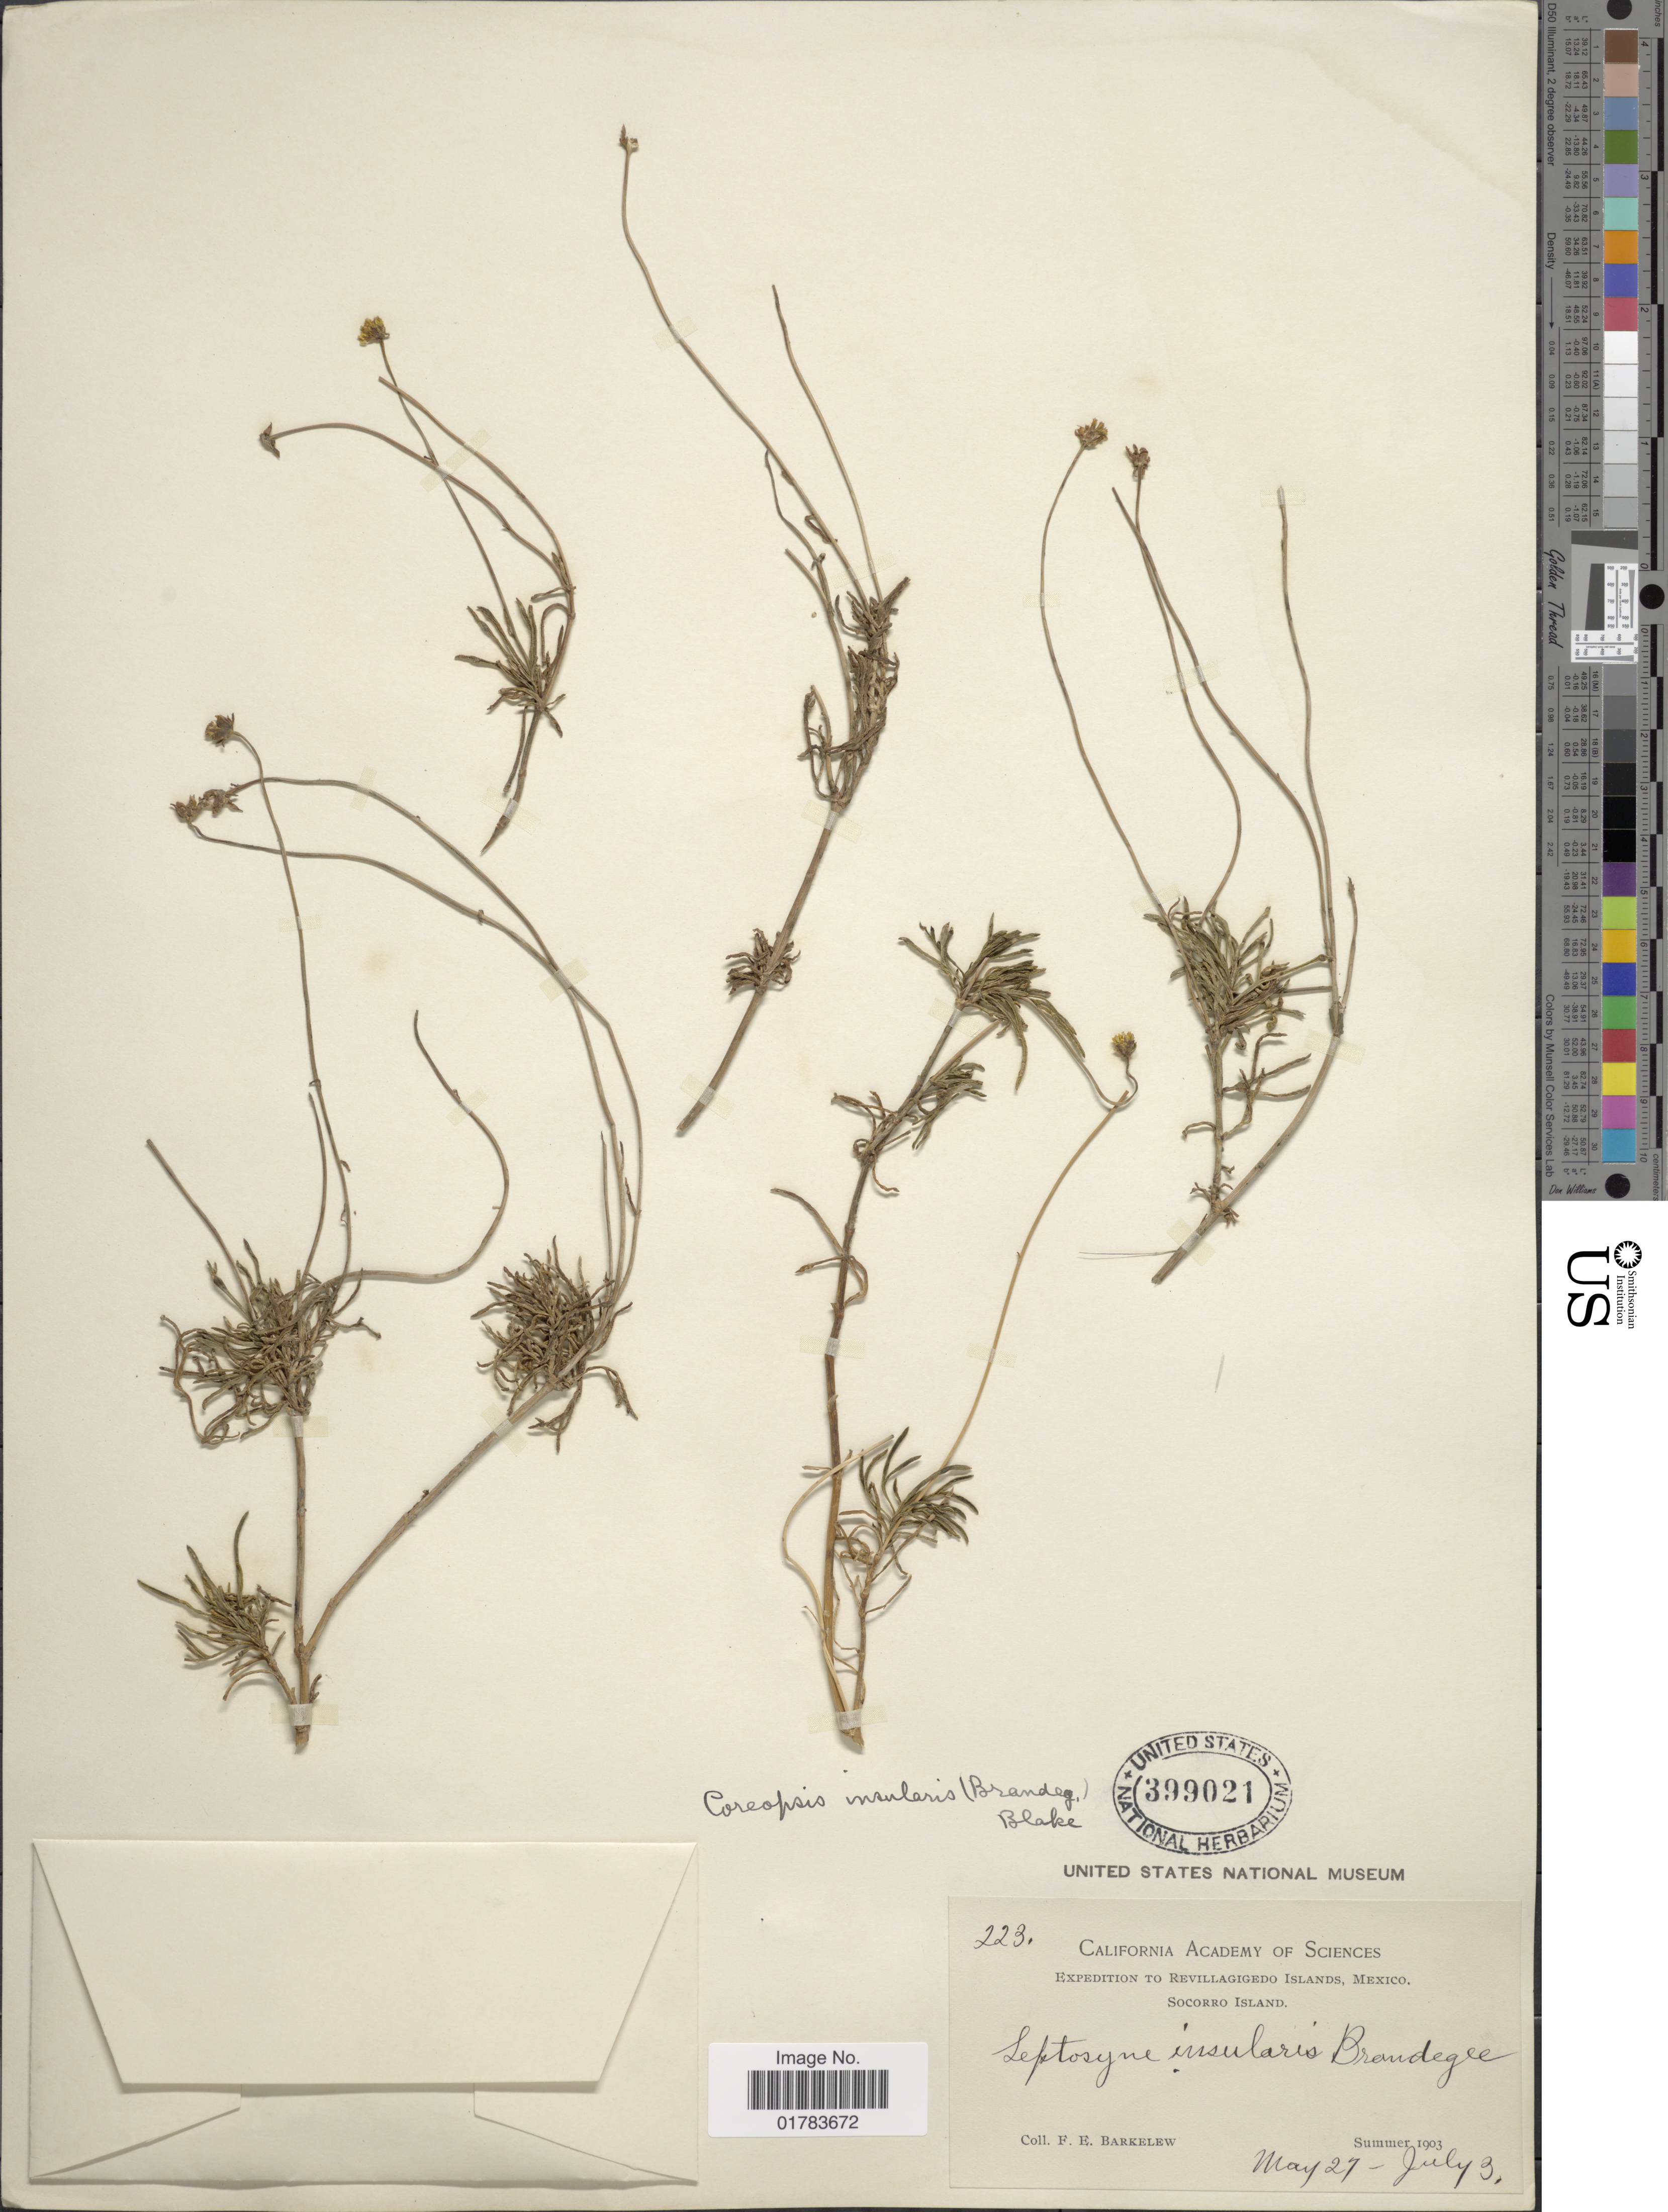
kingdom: Plantae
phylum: Tracheophyta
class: Magnoliopsida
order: Asterales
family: Asteraceae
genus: Coreopsis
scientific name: Coreopsis insularis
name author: Brandegee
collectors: F. Barkelew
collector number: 223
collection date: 1903-05-27/1903-07-03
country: Mexico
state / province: Colima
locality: Revillagigedo Islands, Socorro Island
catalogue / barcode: US 399021